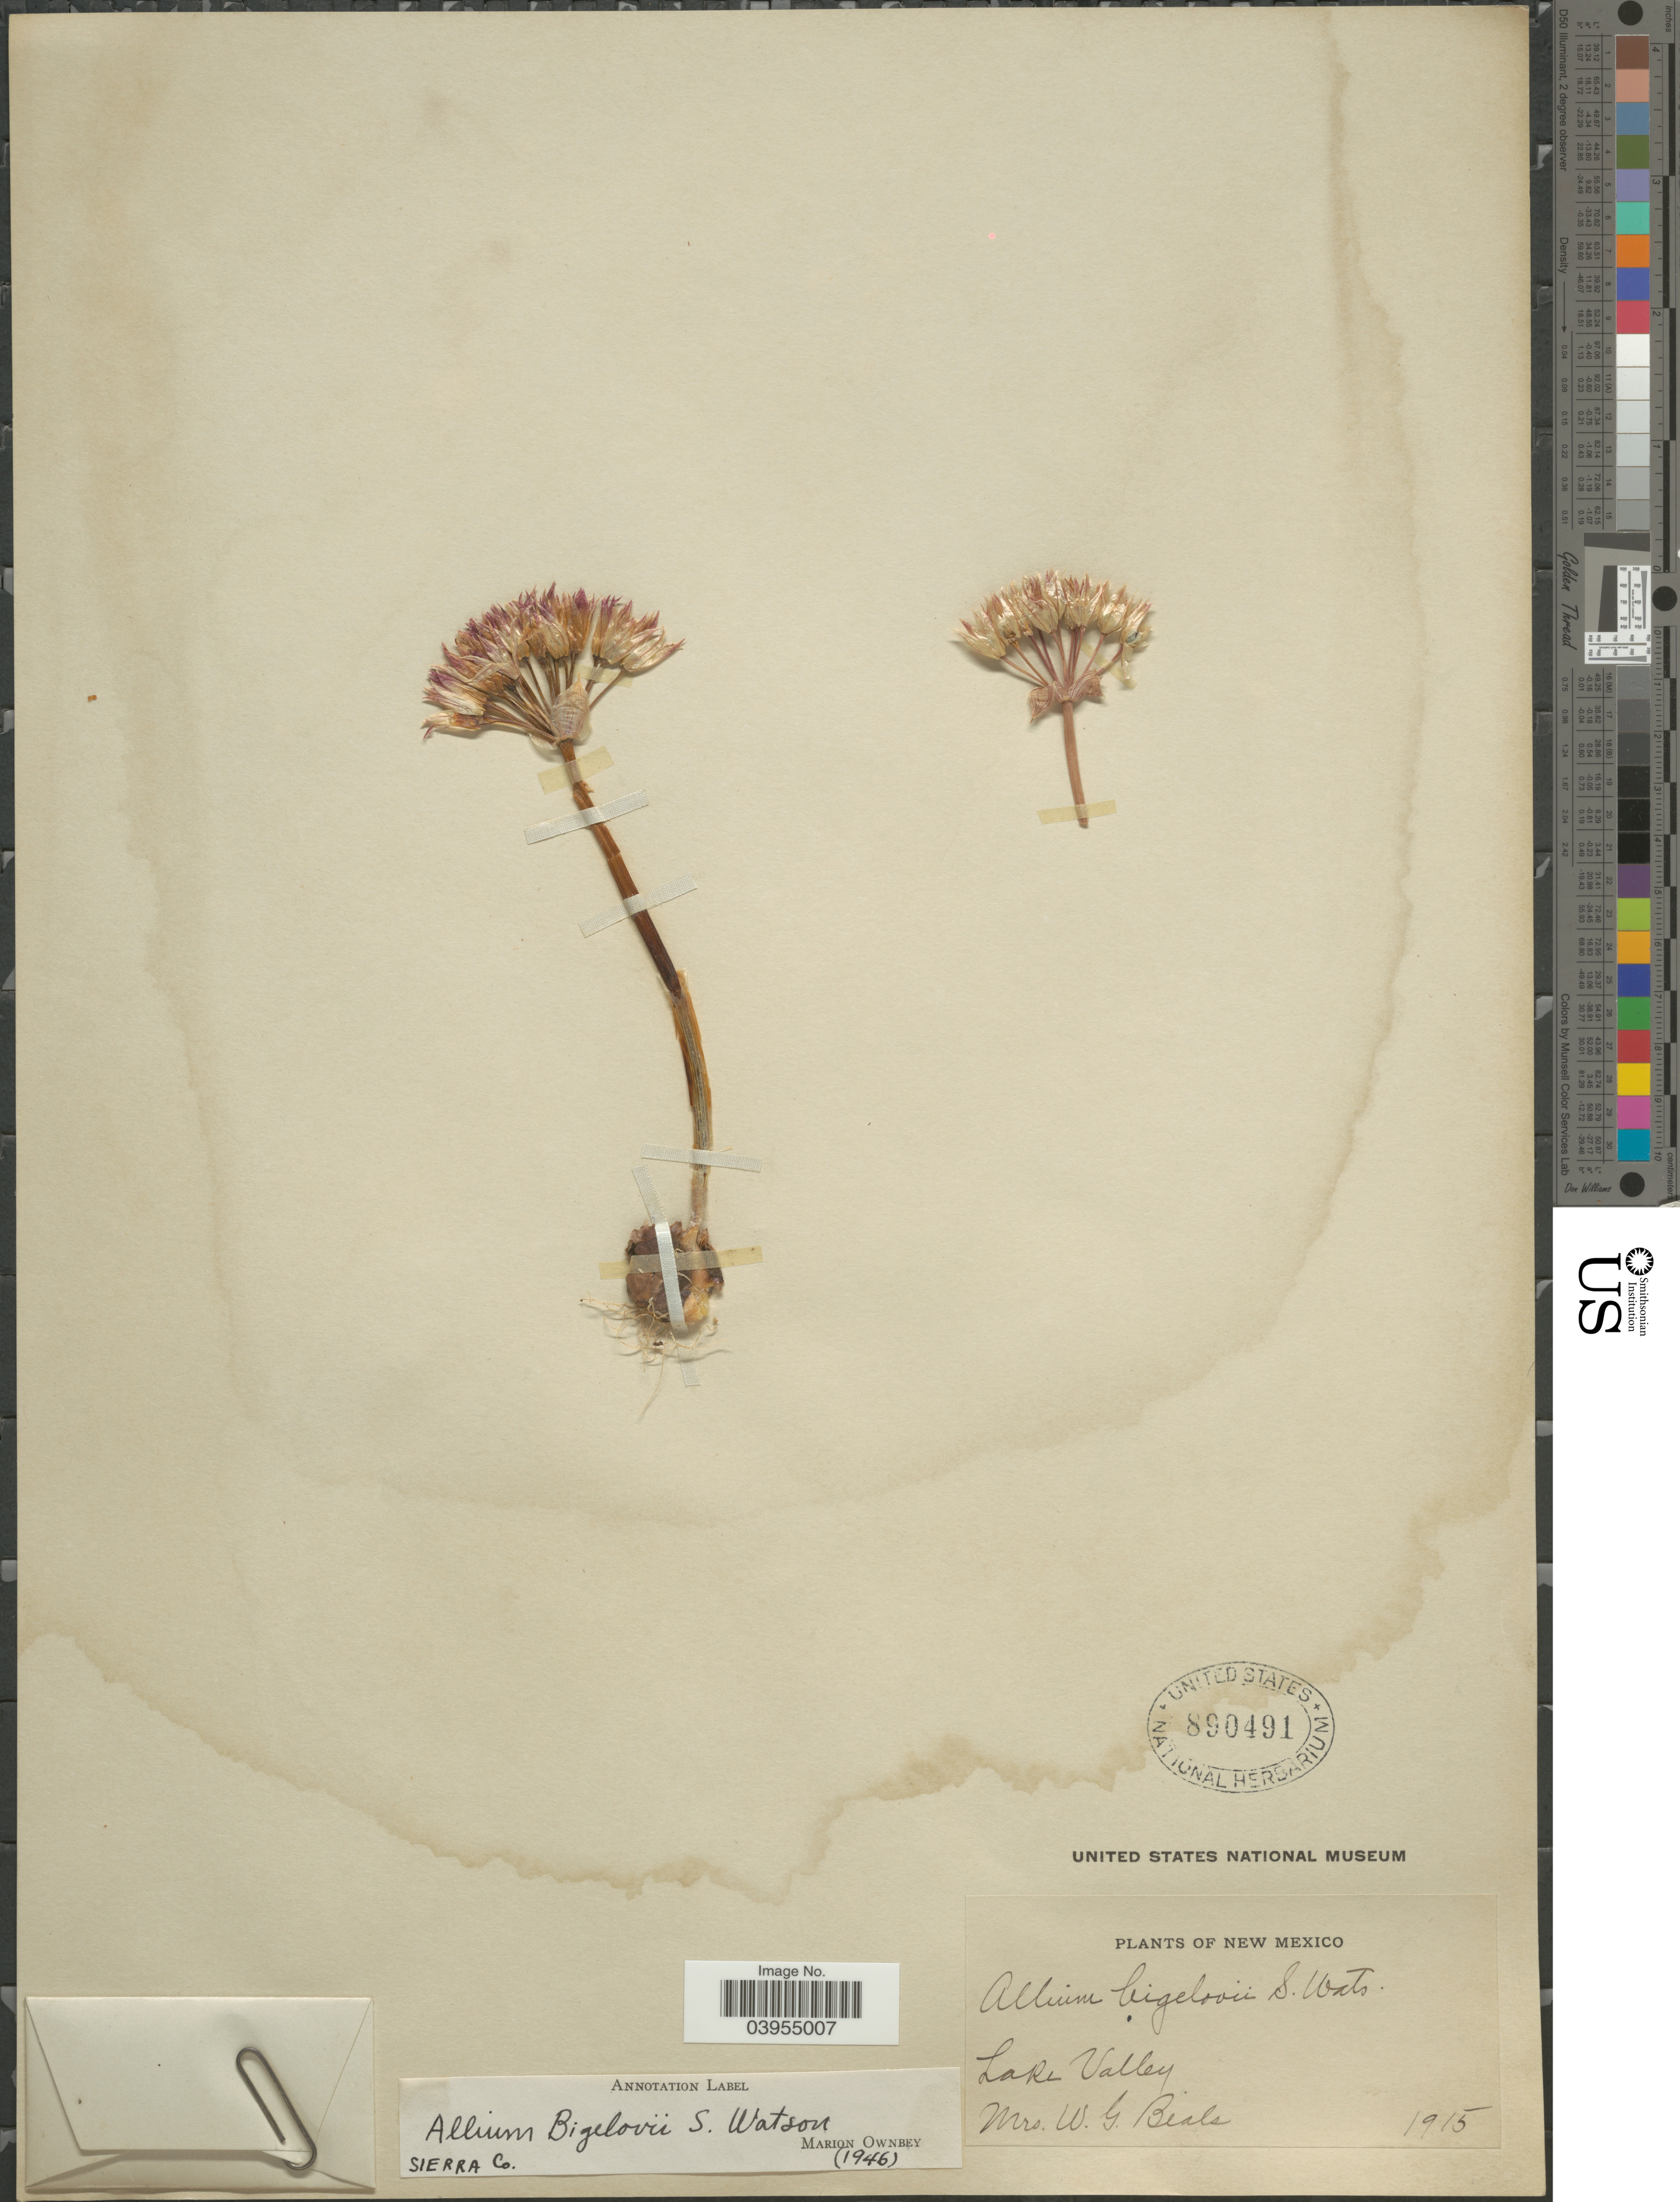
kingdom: Plantae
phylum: Tracheophyta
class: Liliopsida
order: Asparagales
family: Amaryllidaceae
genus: Allium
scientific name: Allium bigelovii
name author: (S. Watson) A.D. Grant & V.E. Grant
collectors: Mrs. W. G. Beals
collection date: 1915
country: United States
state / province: New Mexico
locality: Lake Valley.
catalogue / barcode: US 890491